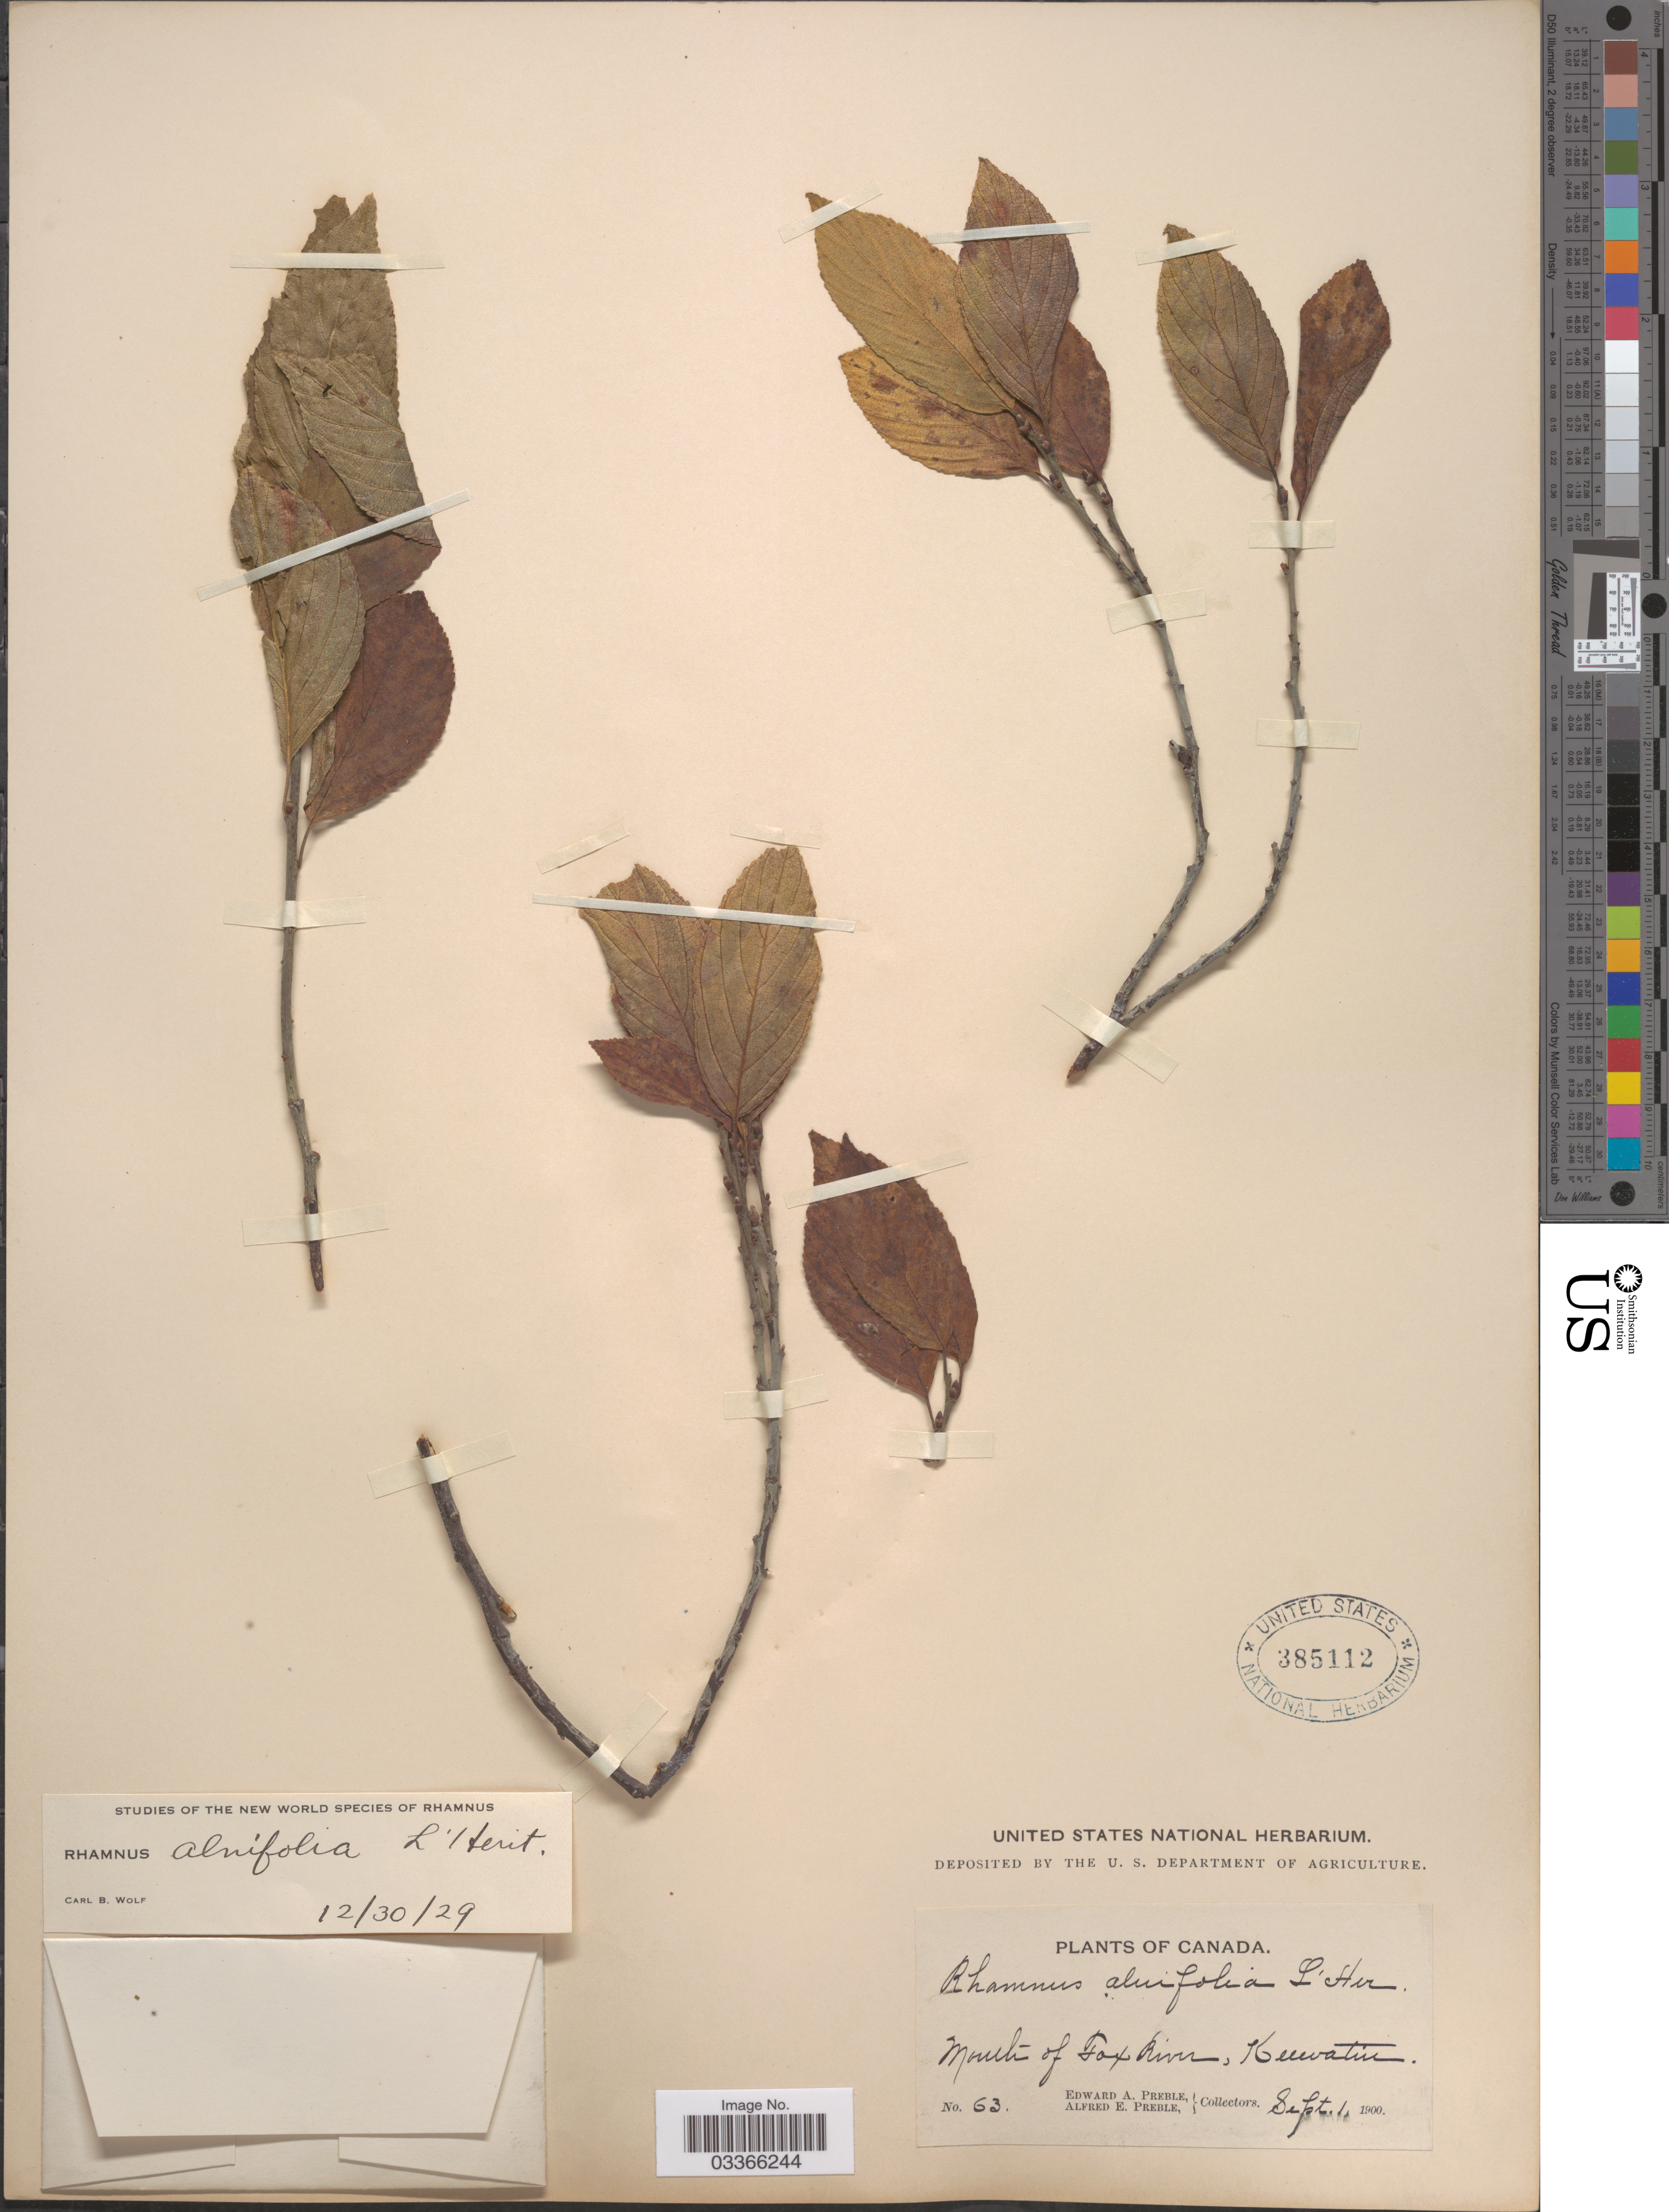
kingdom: Plantae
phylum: Tracheophyta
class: Magnoliopsida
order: Rosales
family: Rhamnaceae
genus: Rhamnus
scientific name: Rhamnus alnifolia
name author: L'Hér.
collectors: E. Preble & A. Preble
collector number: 63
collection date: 1900-09-01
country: Canada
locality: Mouth of Fox River, Keewatin.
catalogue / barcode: US 385112